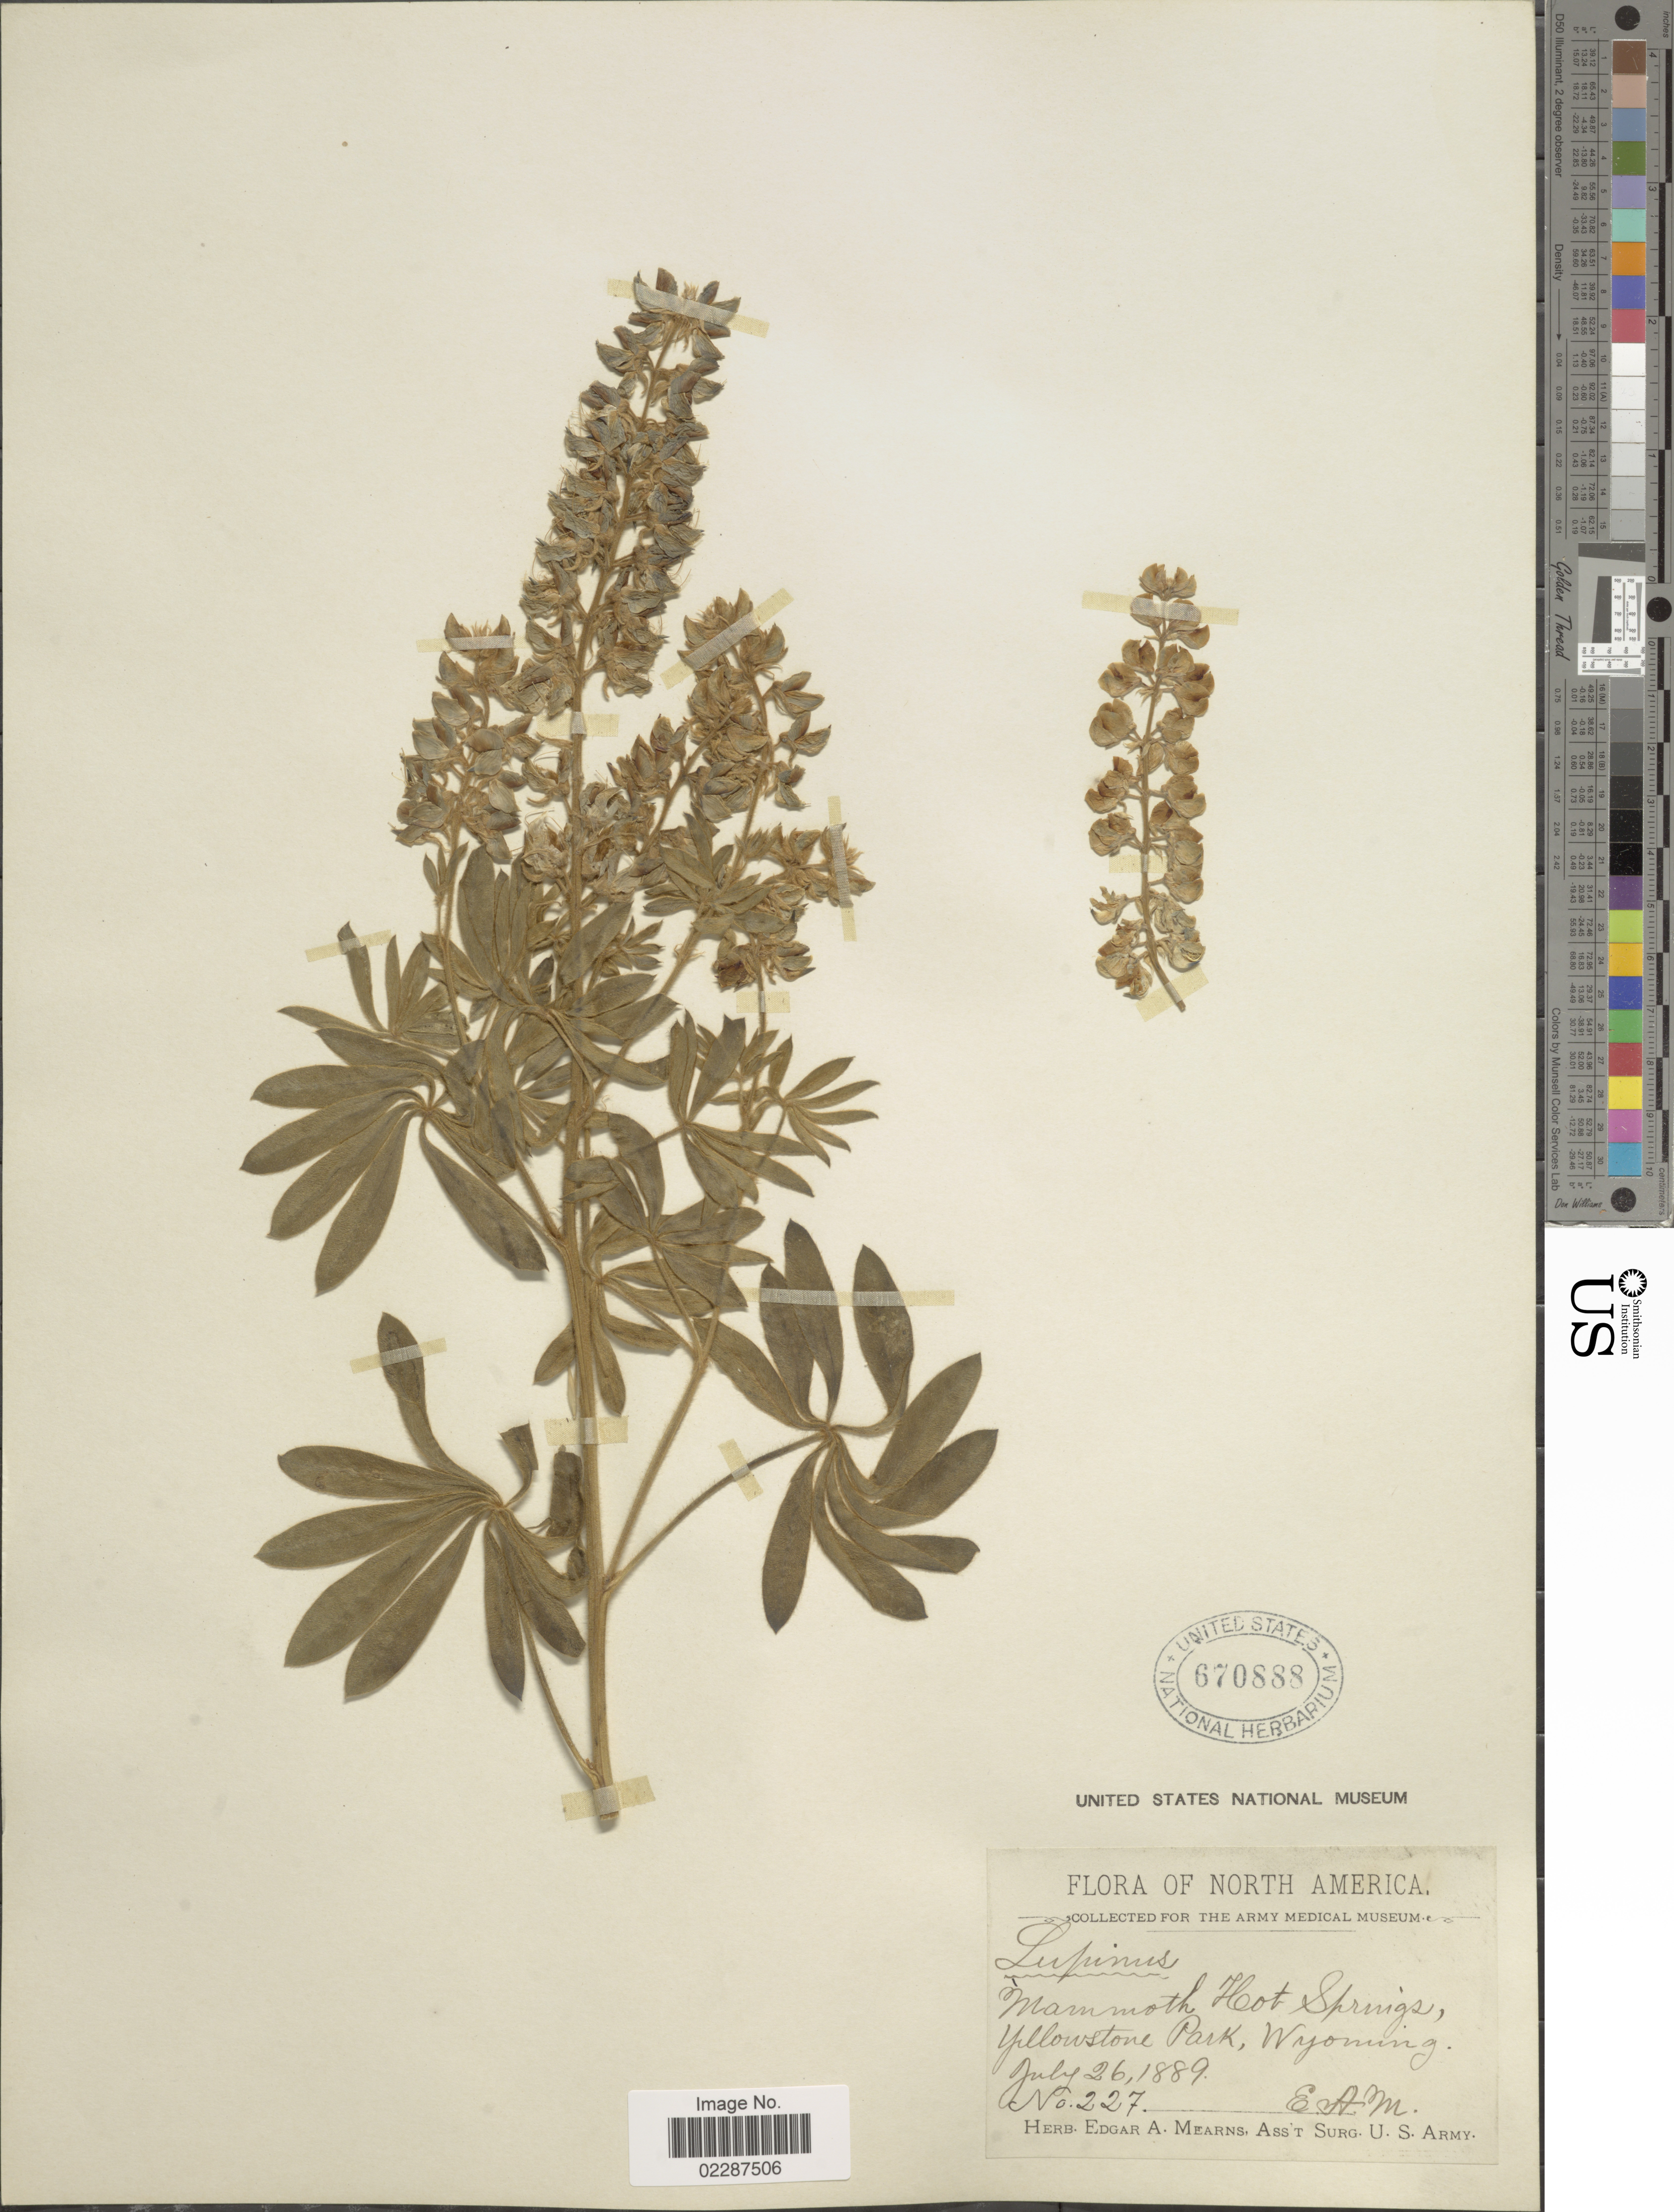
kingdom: Plantae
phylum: Tracheophyta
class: Magnoliopsida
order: Fabales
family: Fabaceae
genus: Lupinus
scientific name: Lupinus sericeus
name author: Pursh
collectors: E. A. Mearns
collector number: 227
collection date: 1889-07-26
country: United States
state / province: Wyoming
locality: Mammoth Hot Springs, Yellowstone Park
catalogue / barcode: US 670888